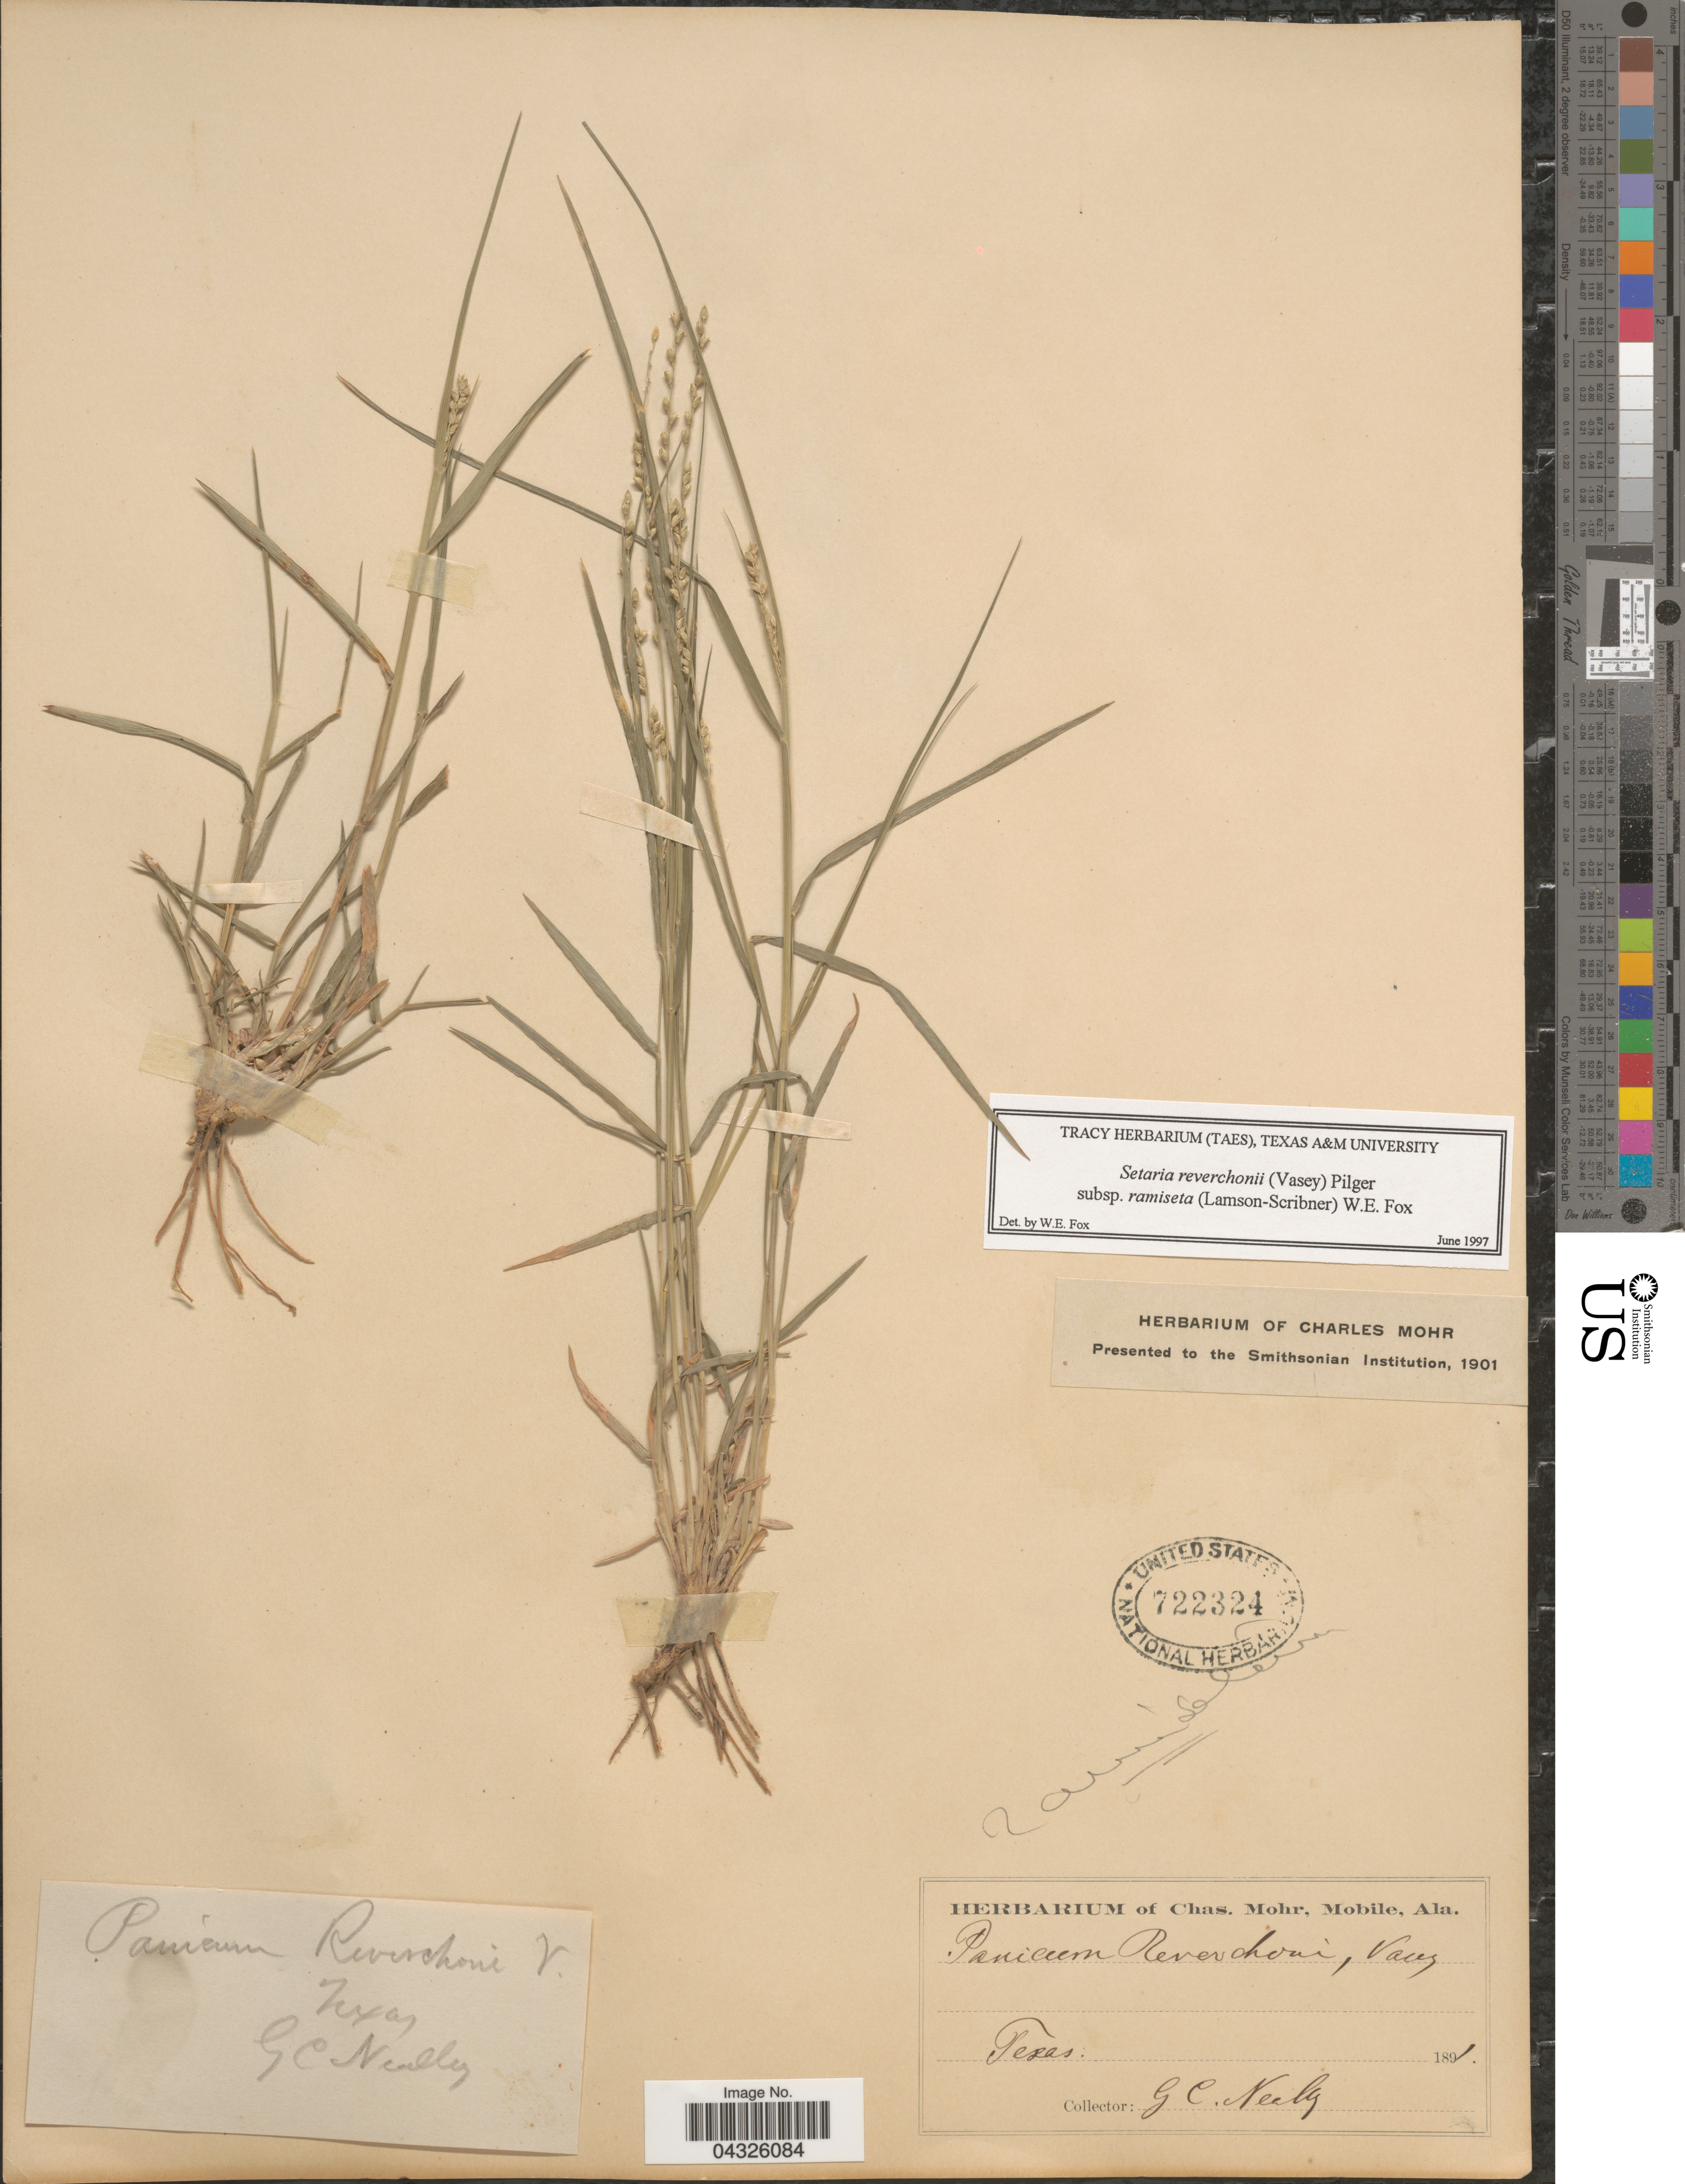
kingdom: Plantae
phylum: Tracheophyta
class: Liliopsida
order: Poales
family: Poaceae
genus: Setaria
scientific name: Setaria reverchonii subsp. ramiseta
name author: (Scribn.) W.E. Fox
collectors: G. C. Nealley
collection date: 1891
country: United States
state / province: Texas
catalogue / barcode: US 722324